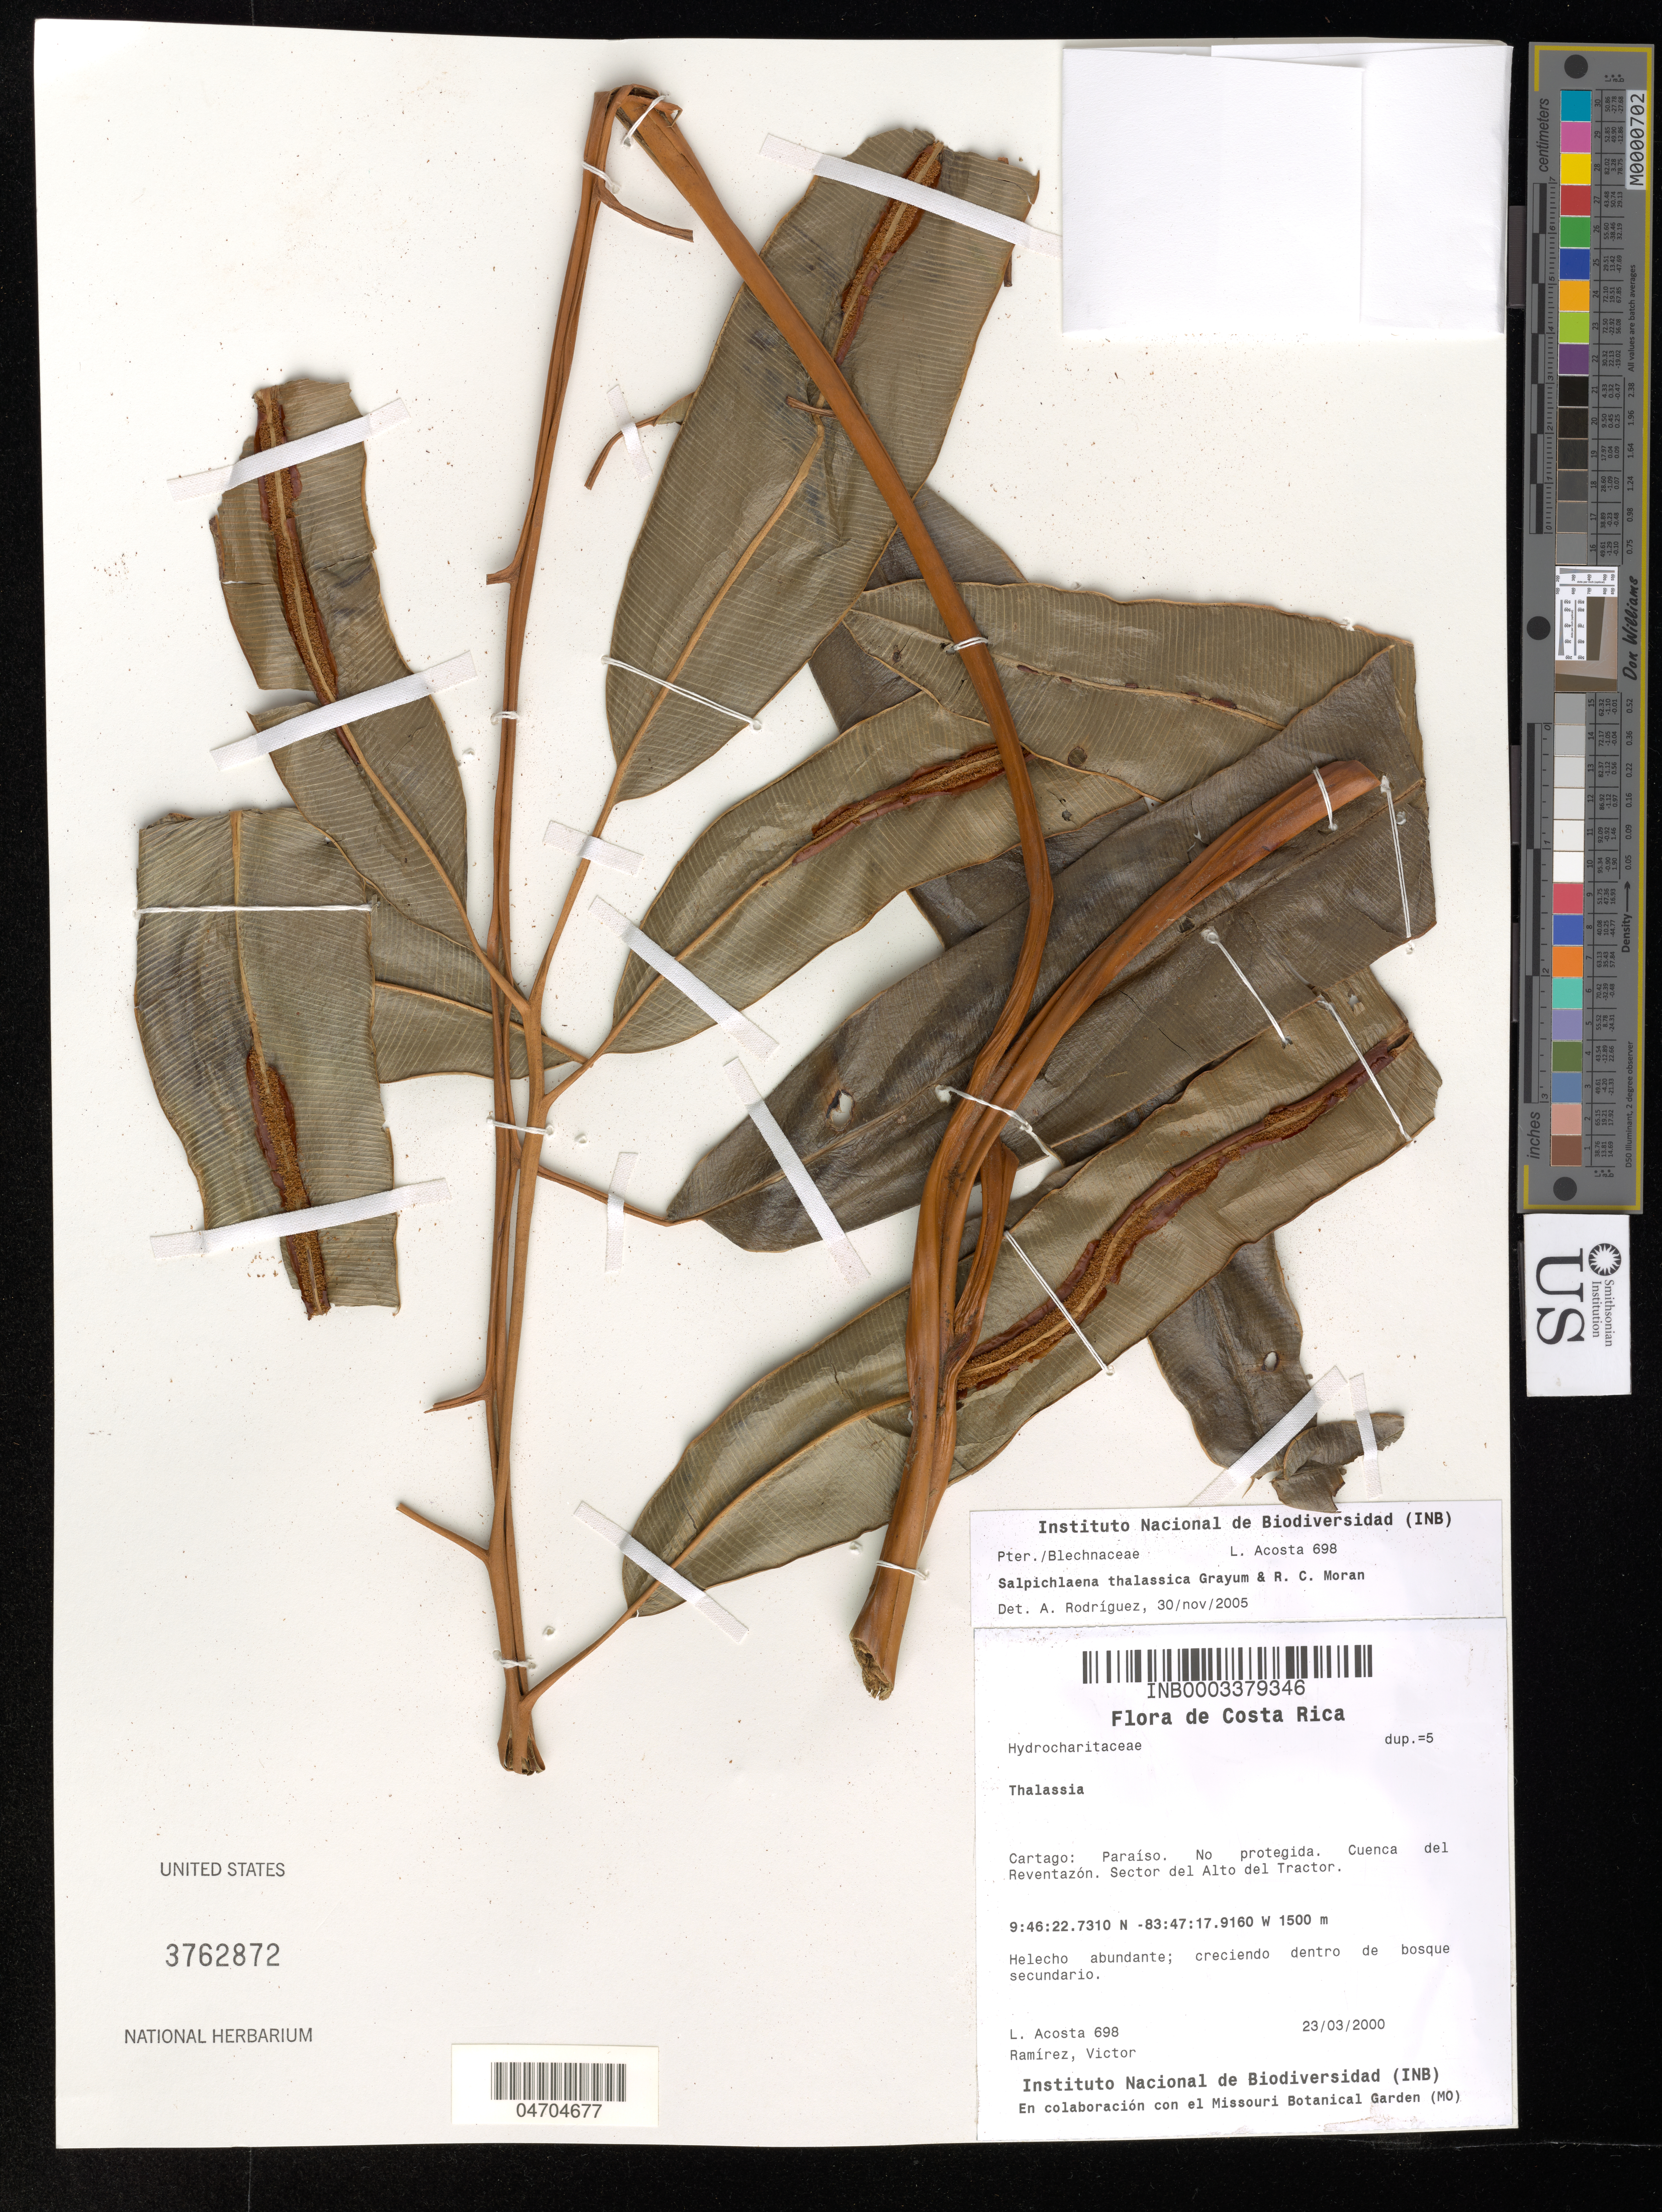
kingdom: Plantae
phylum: Tracheophyta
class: Polypodiopsida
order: Polypodiales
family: Blechnaceae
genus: Salpichlaena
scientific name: Salpichlaena thalassica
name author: Grayum & R.C. Moran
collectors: L. Acosta & V. Ramirez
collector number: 698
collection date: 2000-03-23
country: Costa Rica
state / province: Cartago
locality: Paraíso. No protegida. Cuenca del Reventazón. Sector del Alto del Tractor.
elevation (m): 1500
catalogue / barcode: US 3762872